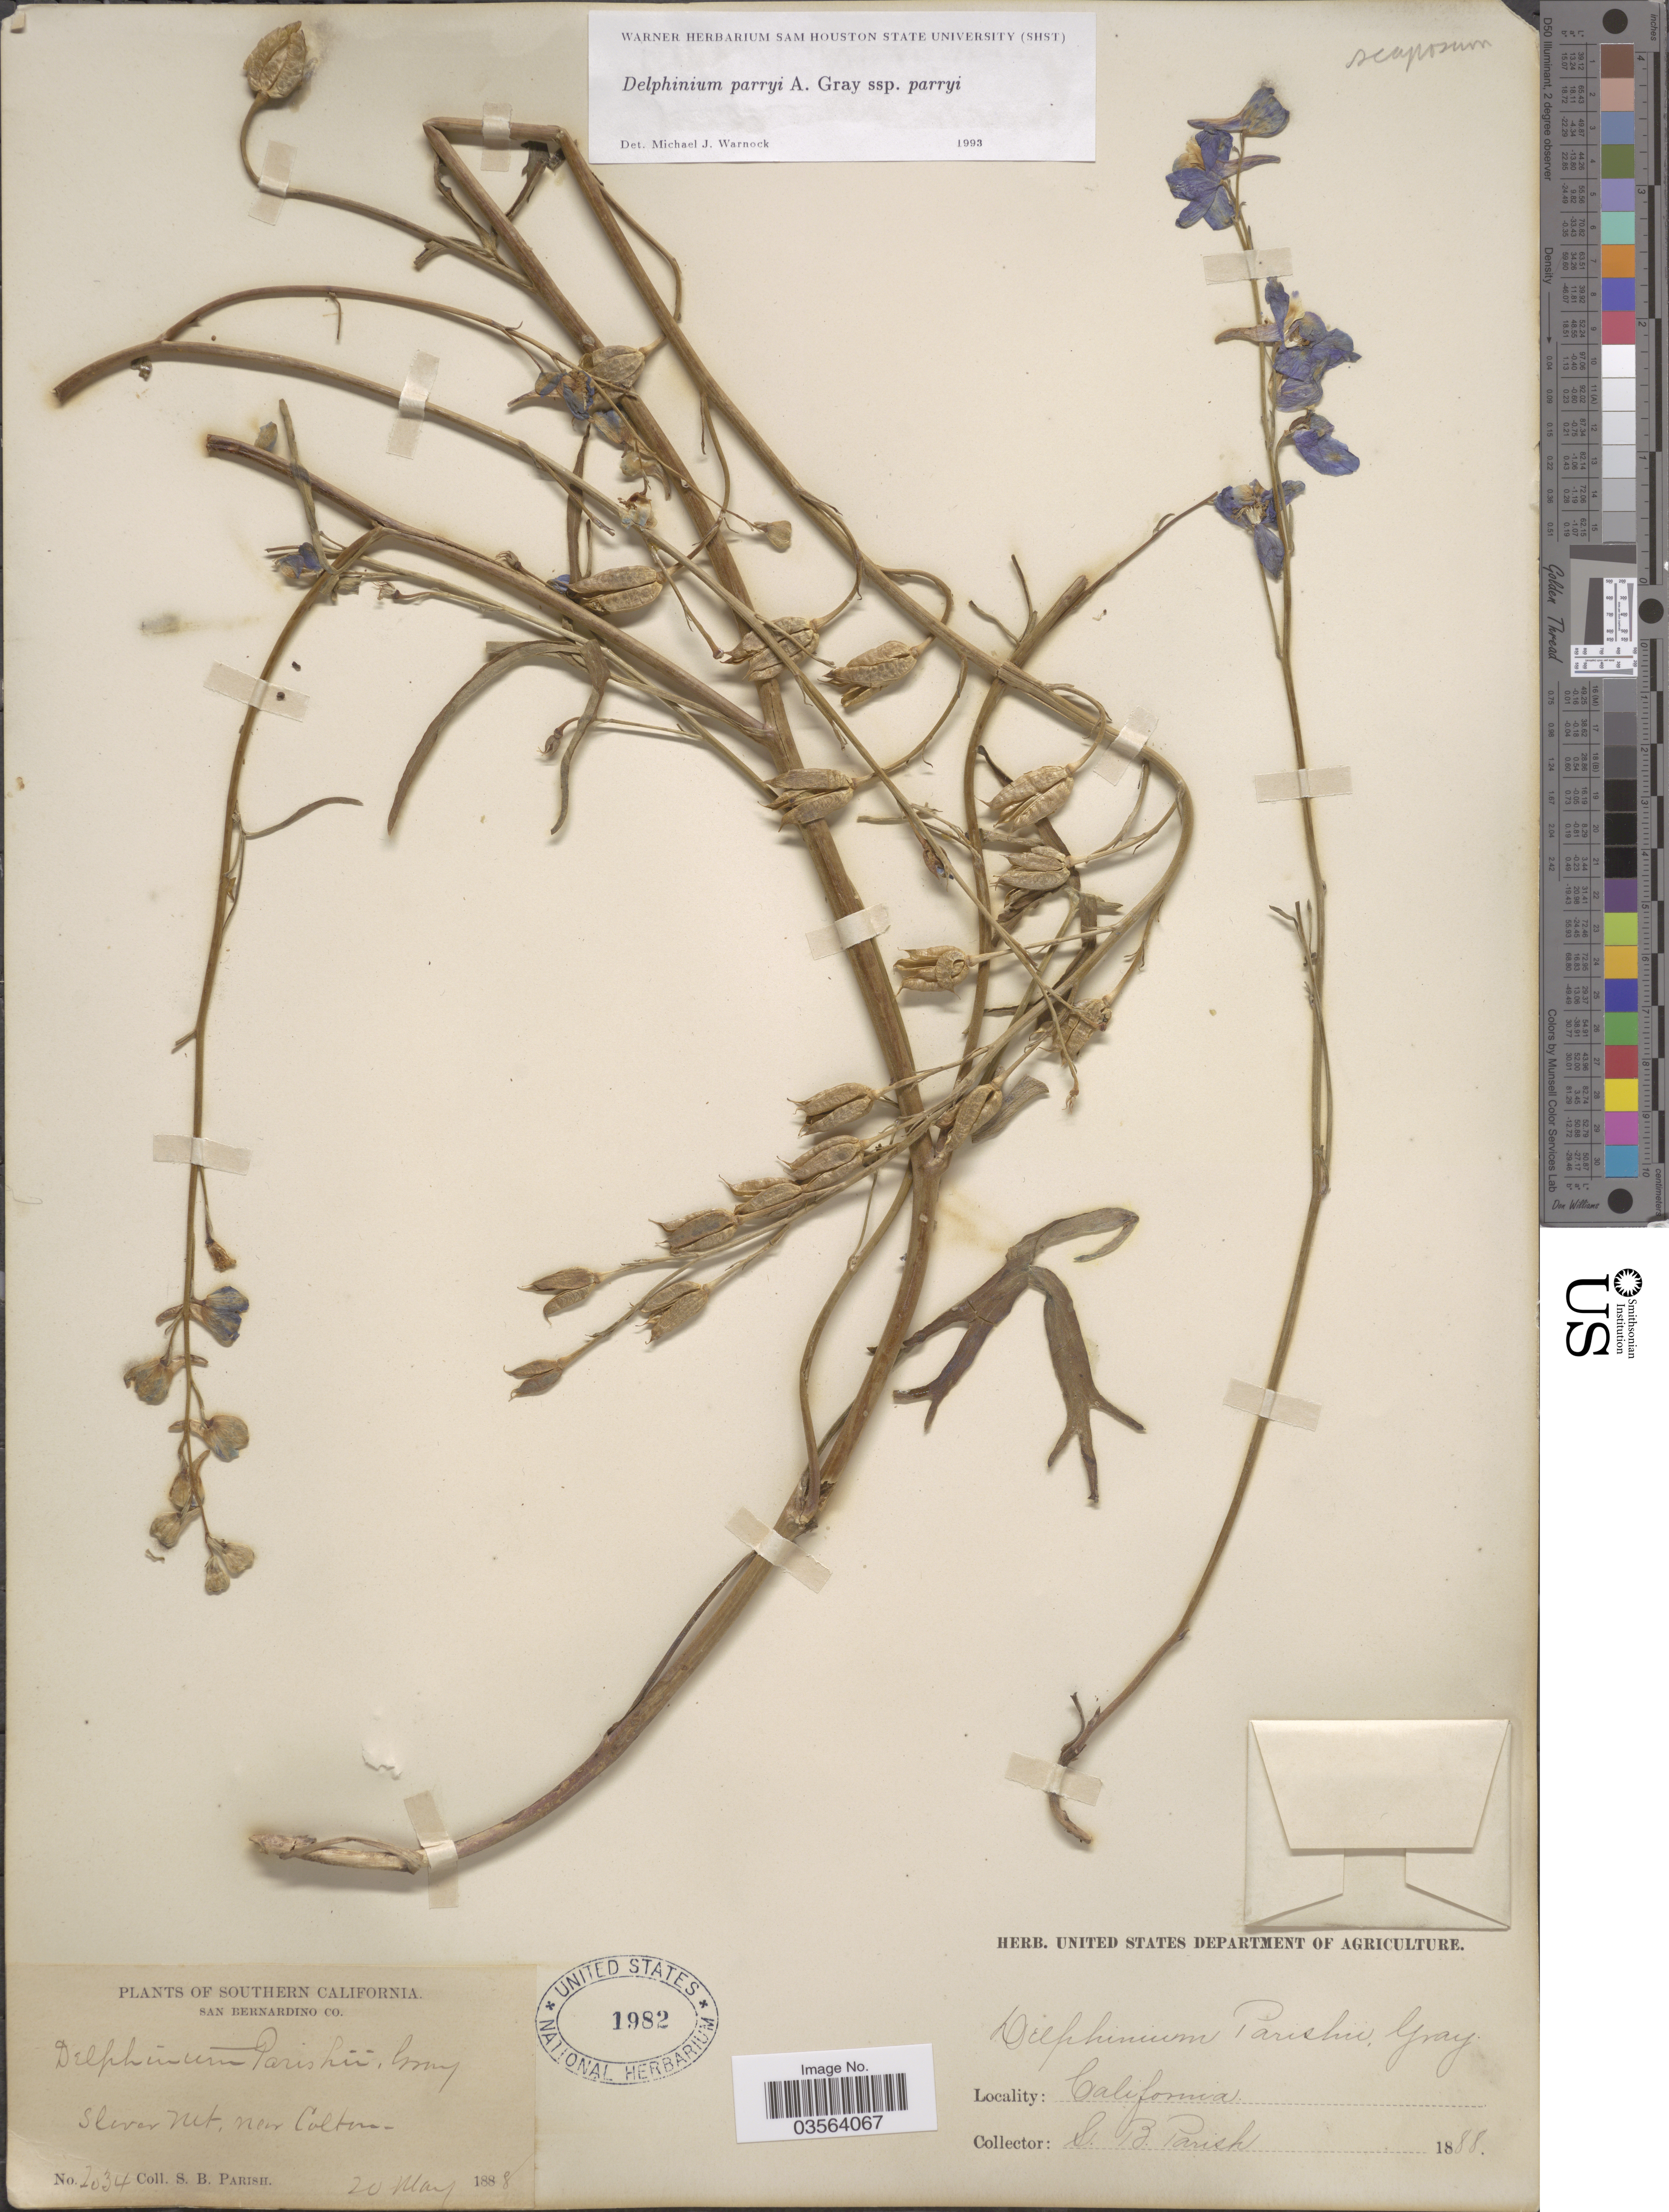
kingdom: Plantae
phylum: Tracheophyta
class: Magnoliopsida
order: Ranunculales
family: Ranunculaceae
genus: Delphinium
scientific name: Delphinium parryi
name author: A. Gray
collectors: S. B. Parish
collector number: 2034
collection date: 1888-05-20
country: United States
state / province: California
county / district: San Bernardino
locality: Southern California. San Bernardino Co. Slover Mt, near Colton.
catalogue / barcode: US 1982